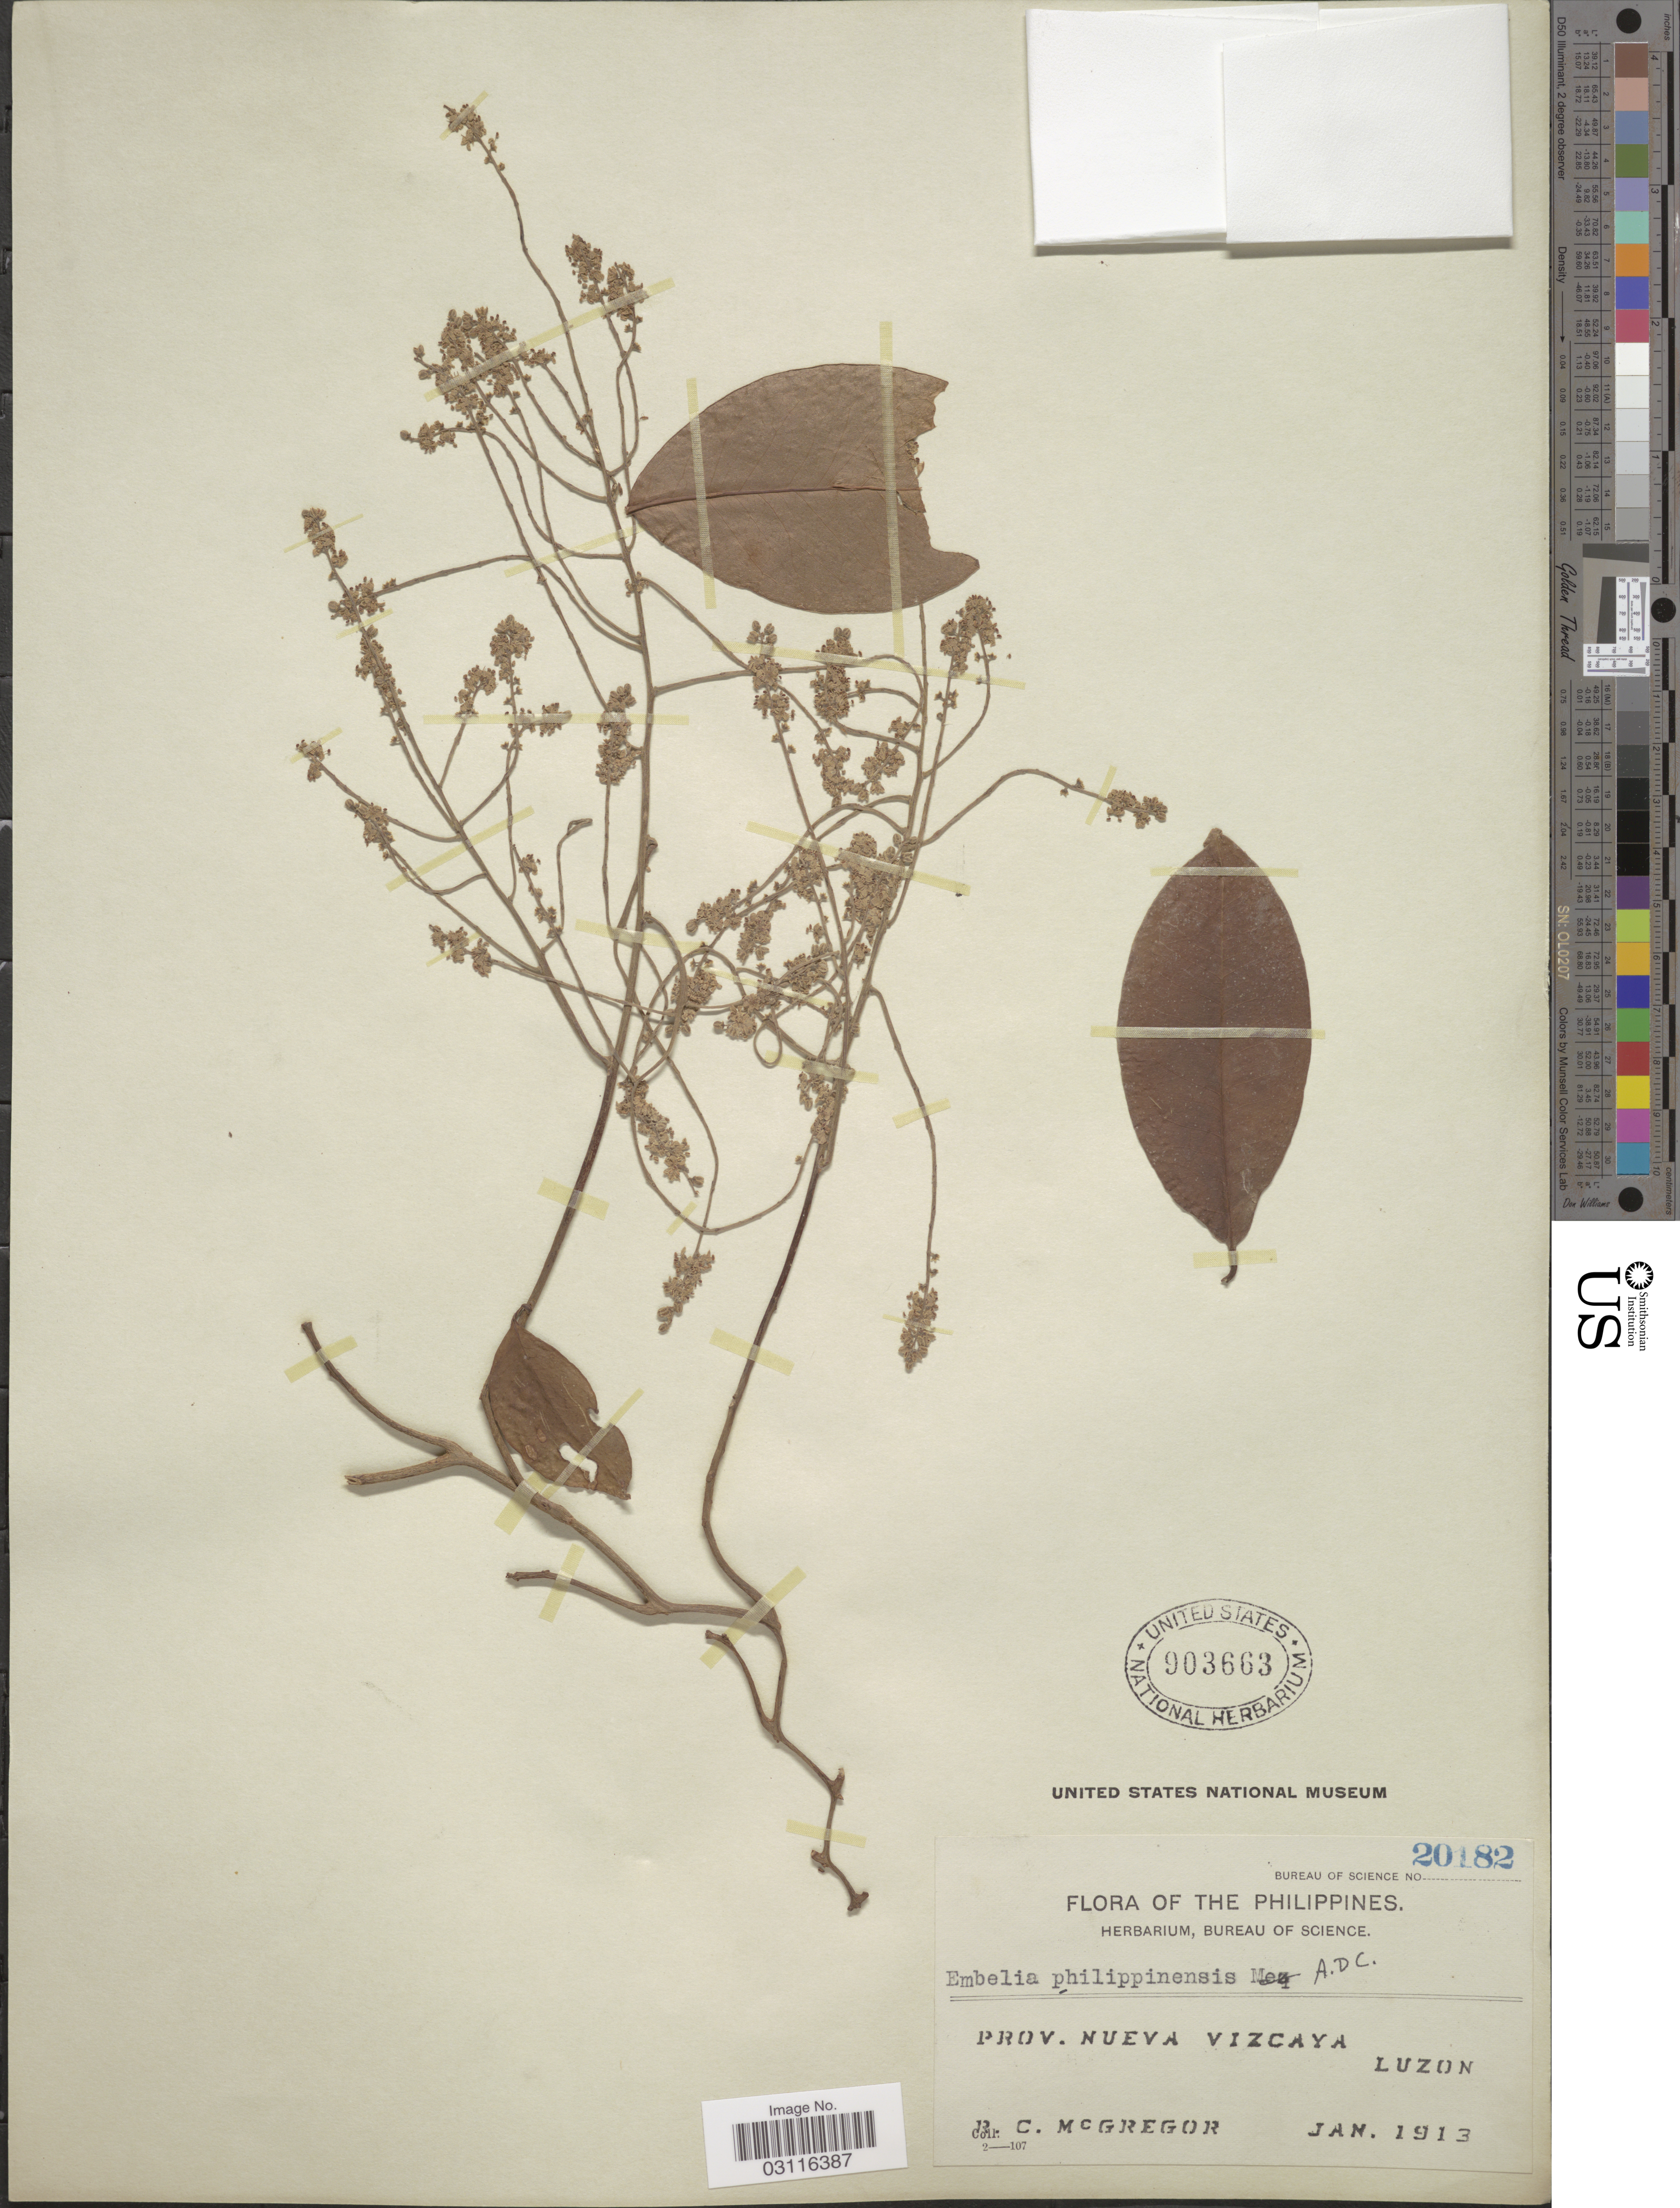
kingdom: Plantae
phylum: Tracheophyta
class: Magnoliopsida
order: Ericales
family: Primulaceae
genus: Embelia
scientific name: Embelia philippinensis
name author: A. DC.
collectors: R. C. McGregor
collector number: Bureau of Science 20182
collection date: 1913-01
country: Philippines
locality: Prov. Nueva Vizcaya. Luzon.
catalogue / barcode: US 903663